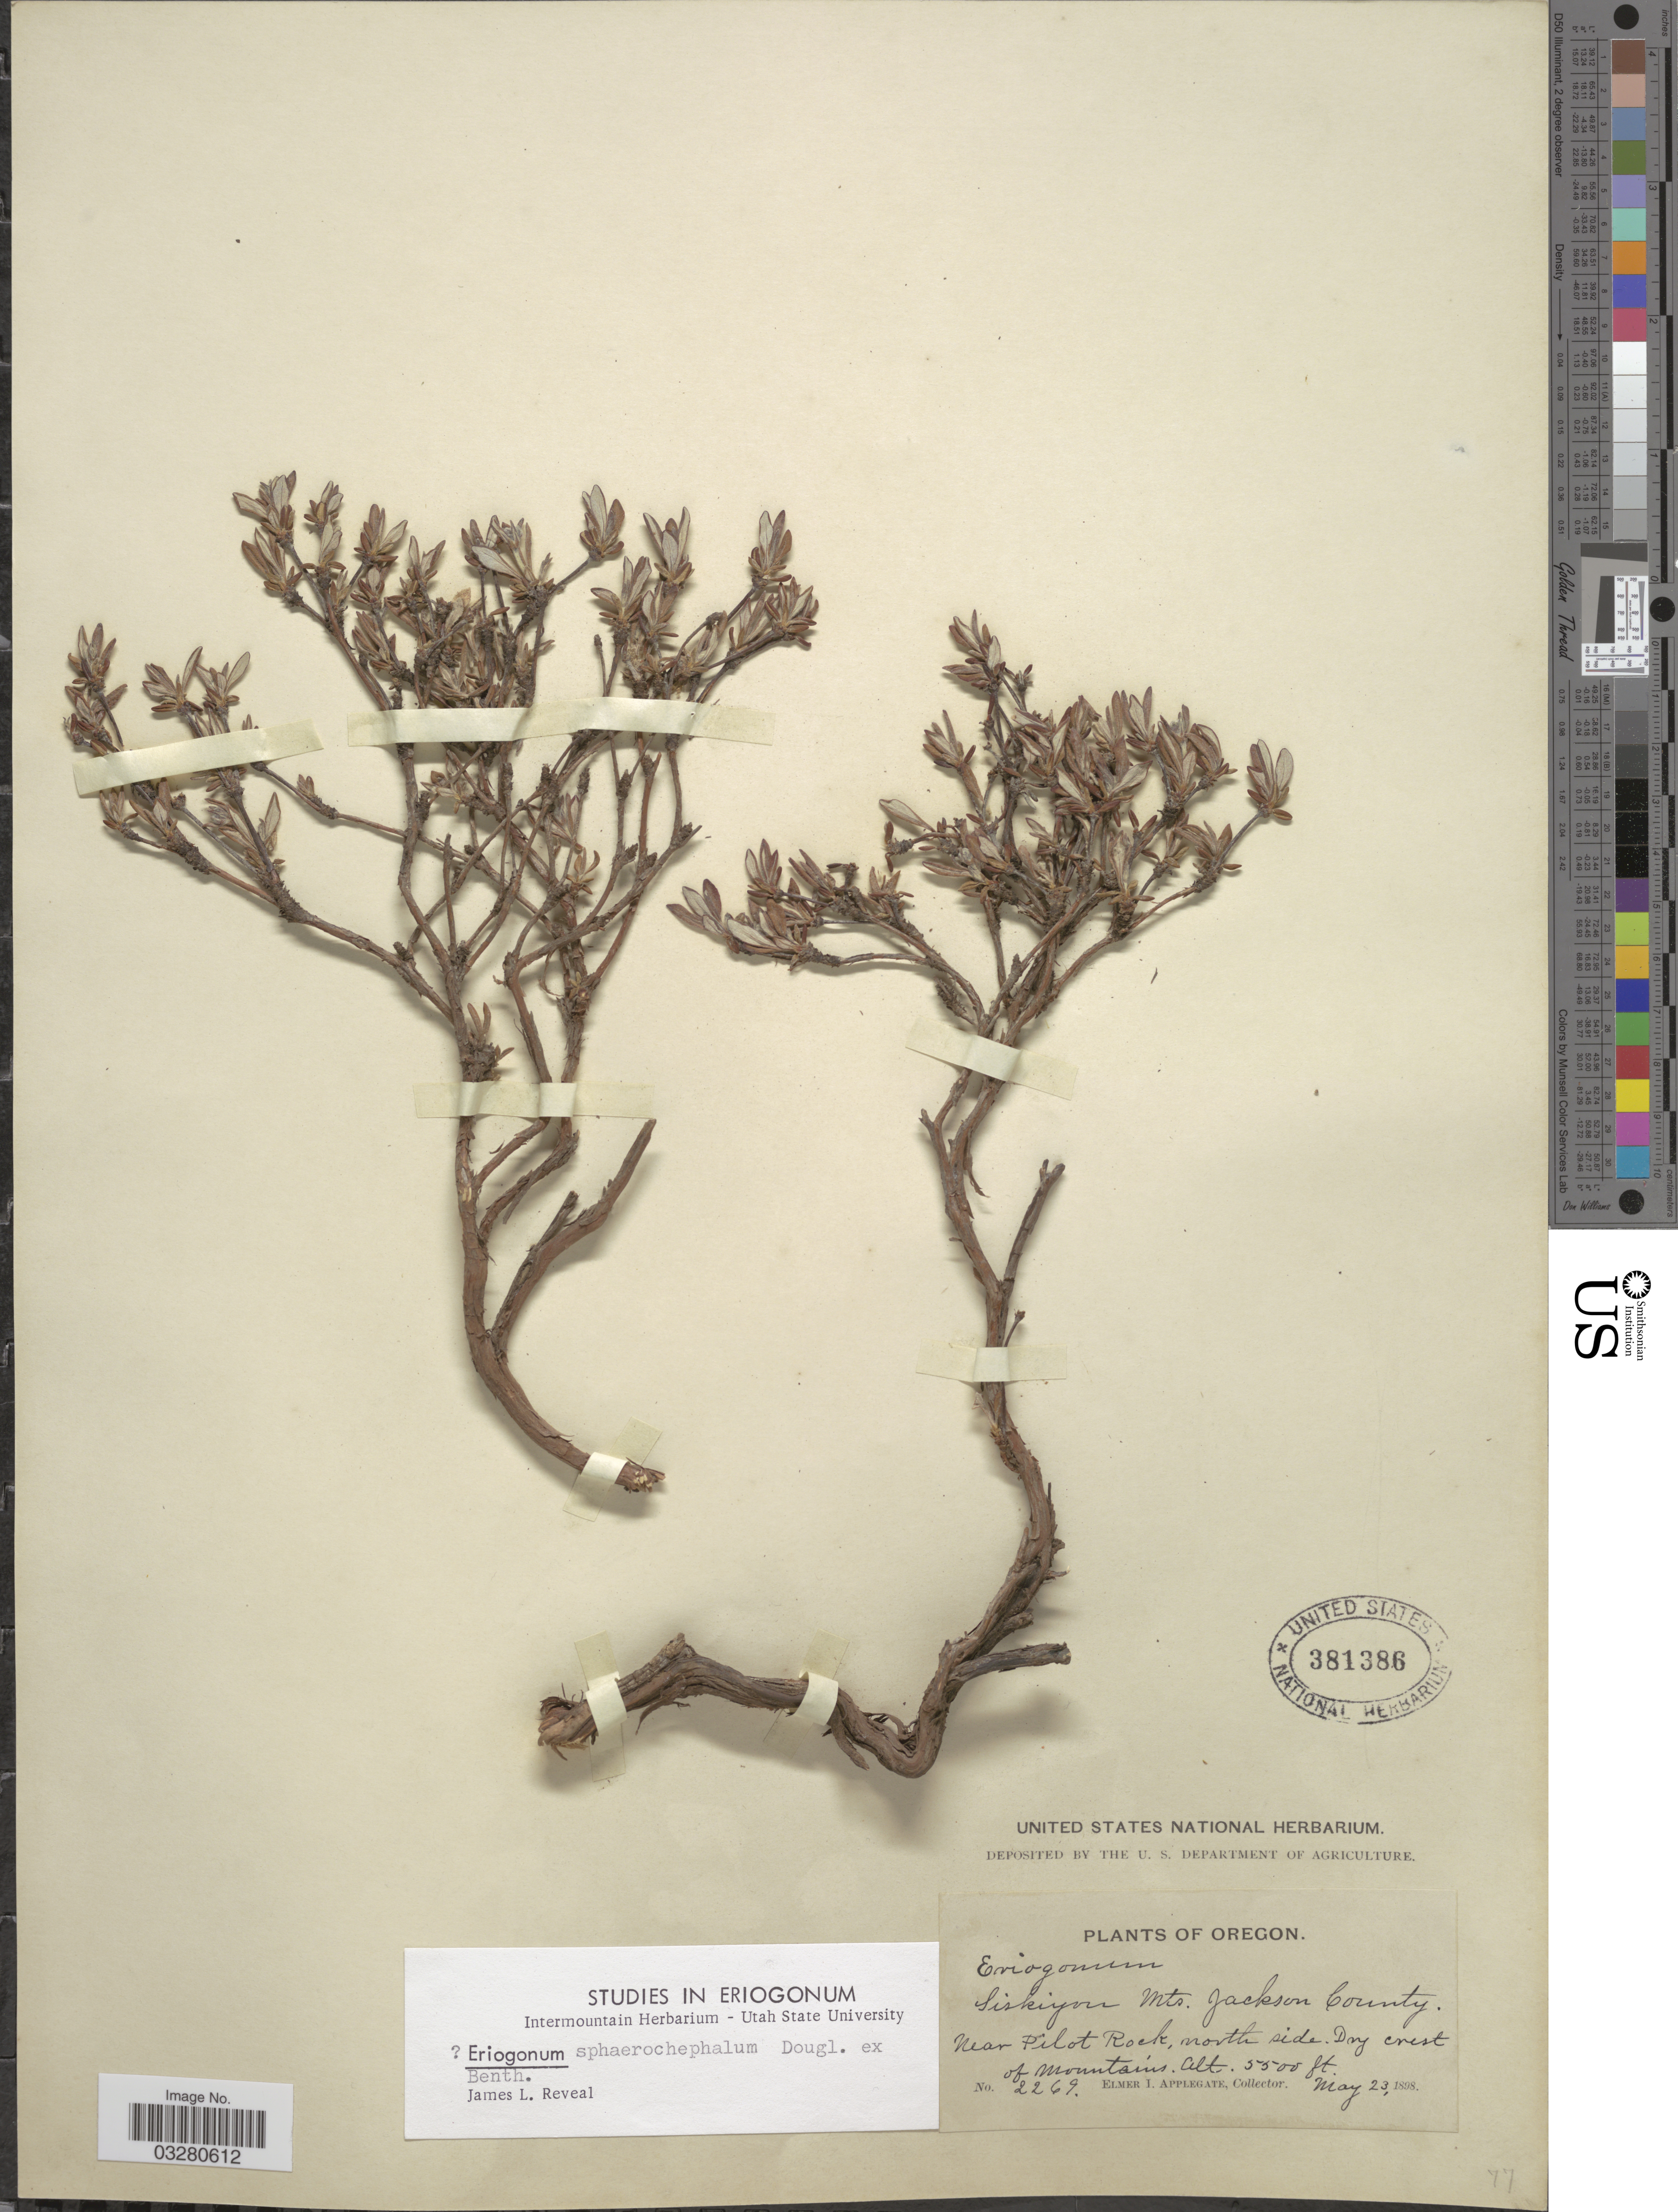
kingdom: Plantae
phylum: Tracheophyta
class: Magnoliopsida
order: Caryophyllales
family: Polygonaceae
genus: Eriogonum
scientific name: Eriogonum sphaerocephalum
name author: Benth. & Douglas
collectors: E. I. Applegate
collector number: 2269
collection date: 1898-05-23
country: United States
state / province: Oregon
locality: Siskiyou Mts. Jackson County. Near Pilot Rock, north side. Dry crest of Mountains.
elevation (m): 1676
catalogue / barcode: US 381386